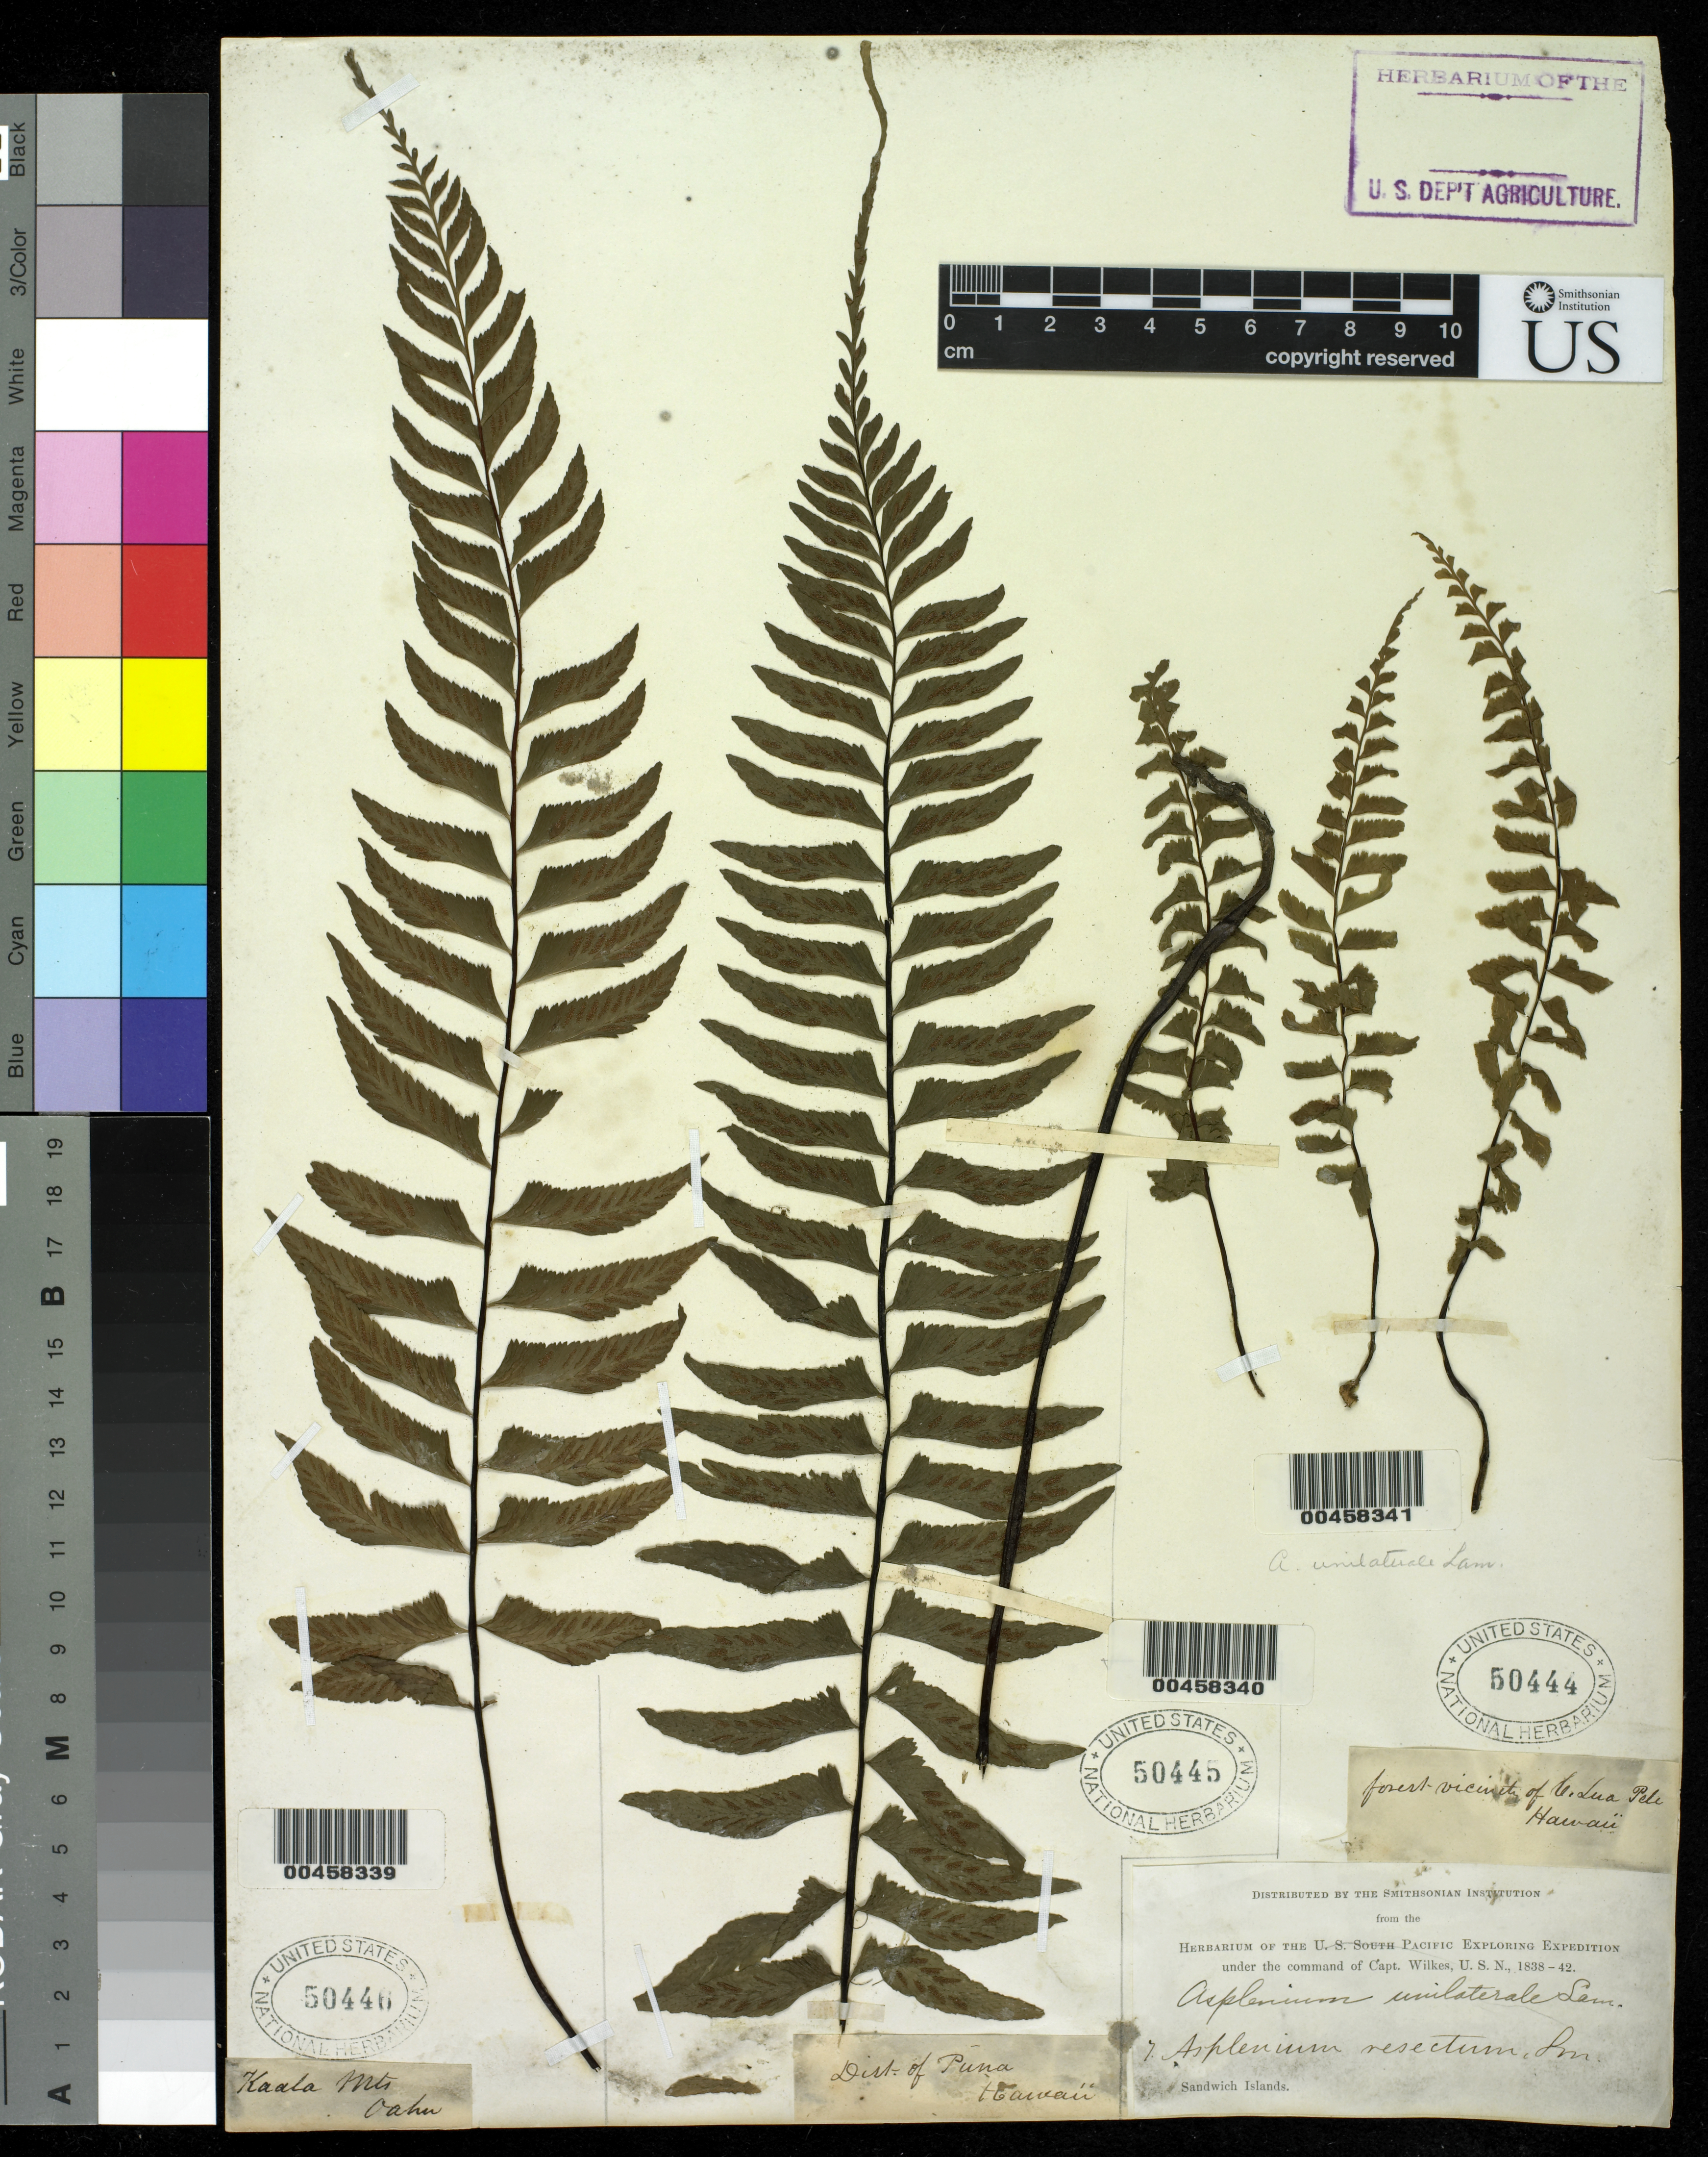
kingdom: Plantae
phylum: Tracheophyta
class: Polypodiopsida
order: Polypodiales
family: Aspleniaceae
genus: Hymenasplenium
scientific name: Hymenasplenium unilaterale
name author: (Lam.) Hayata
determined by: Smith, Alan R., (UC)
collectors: Wilkes Explor. Exped.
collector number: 7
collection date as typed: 1838 to -- --- 1842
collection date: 1838/1842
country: United States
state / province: Hawaii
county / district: Honolulu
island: Oahu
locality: Sandwich Islands, Kaala Mts.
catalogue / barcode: US 50446